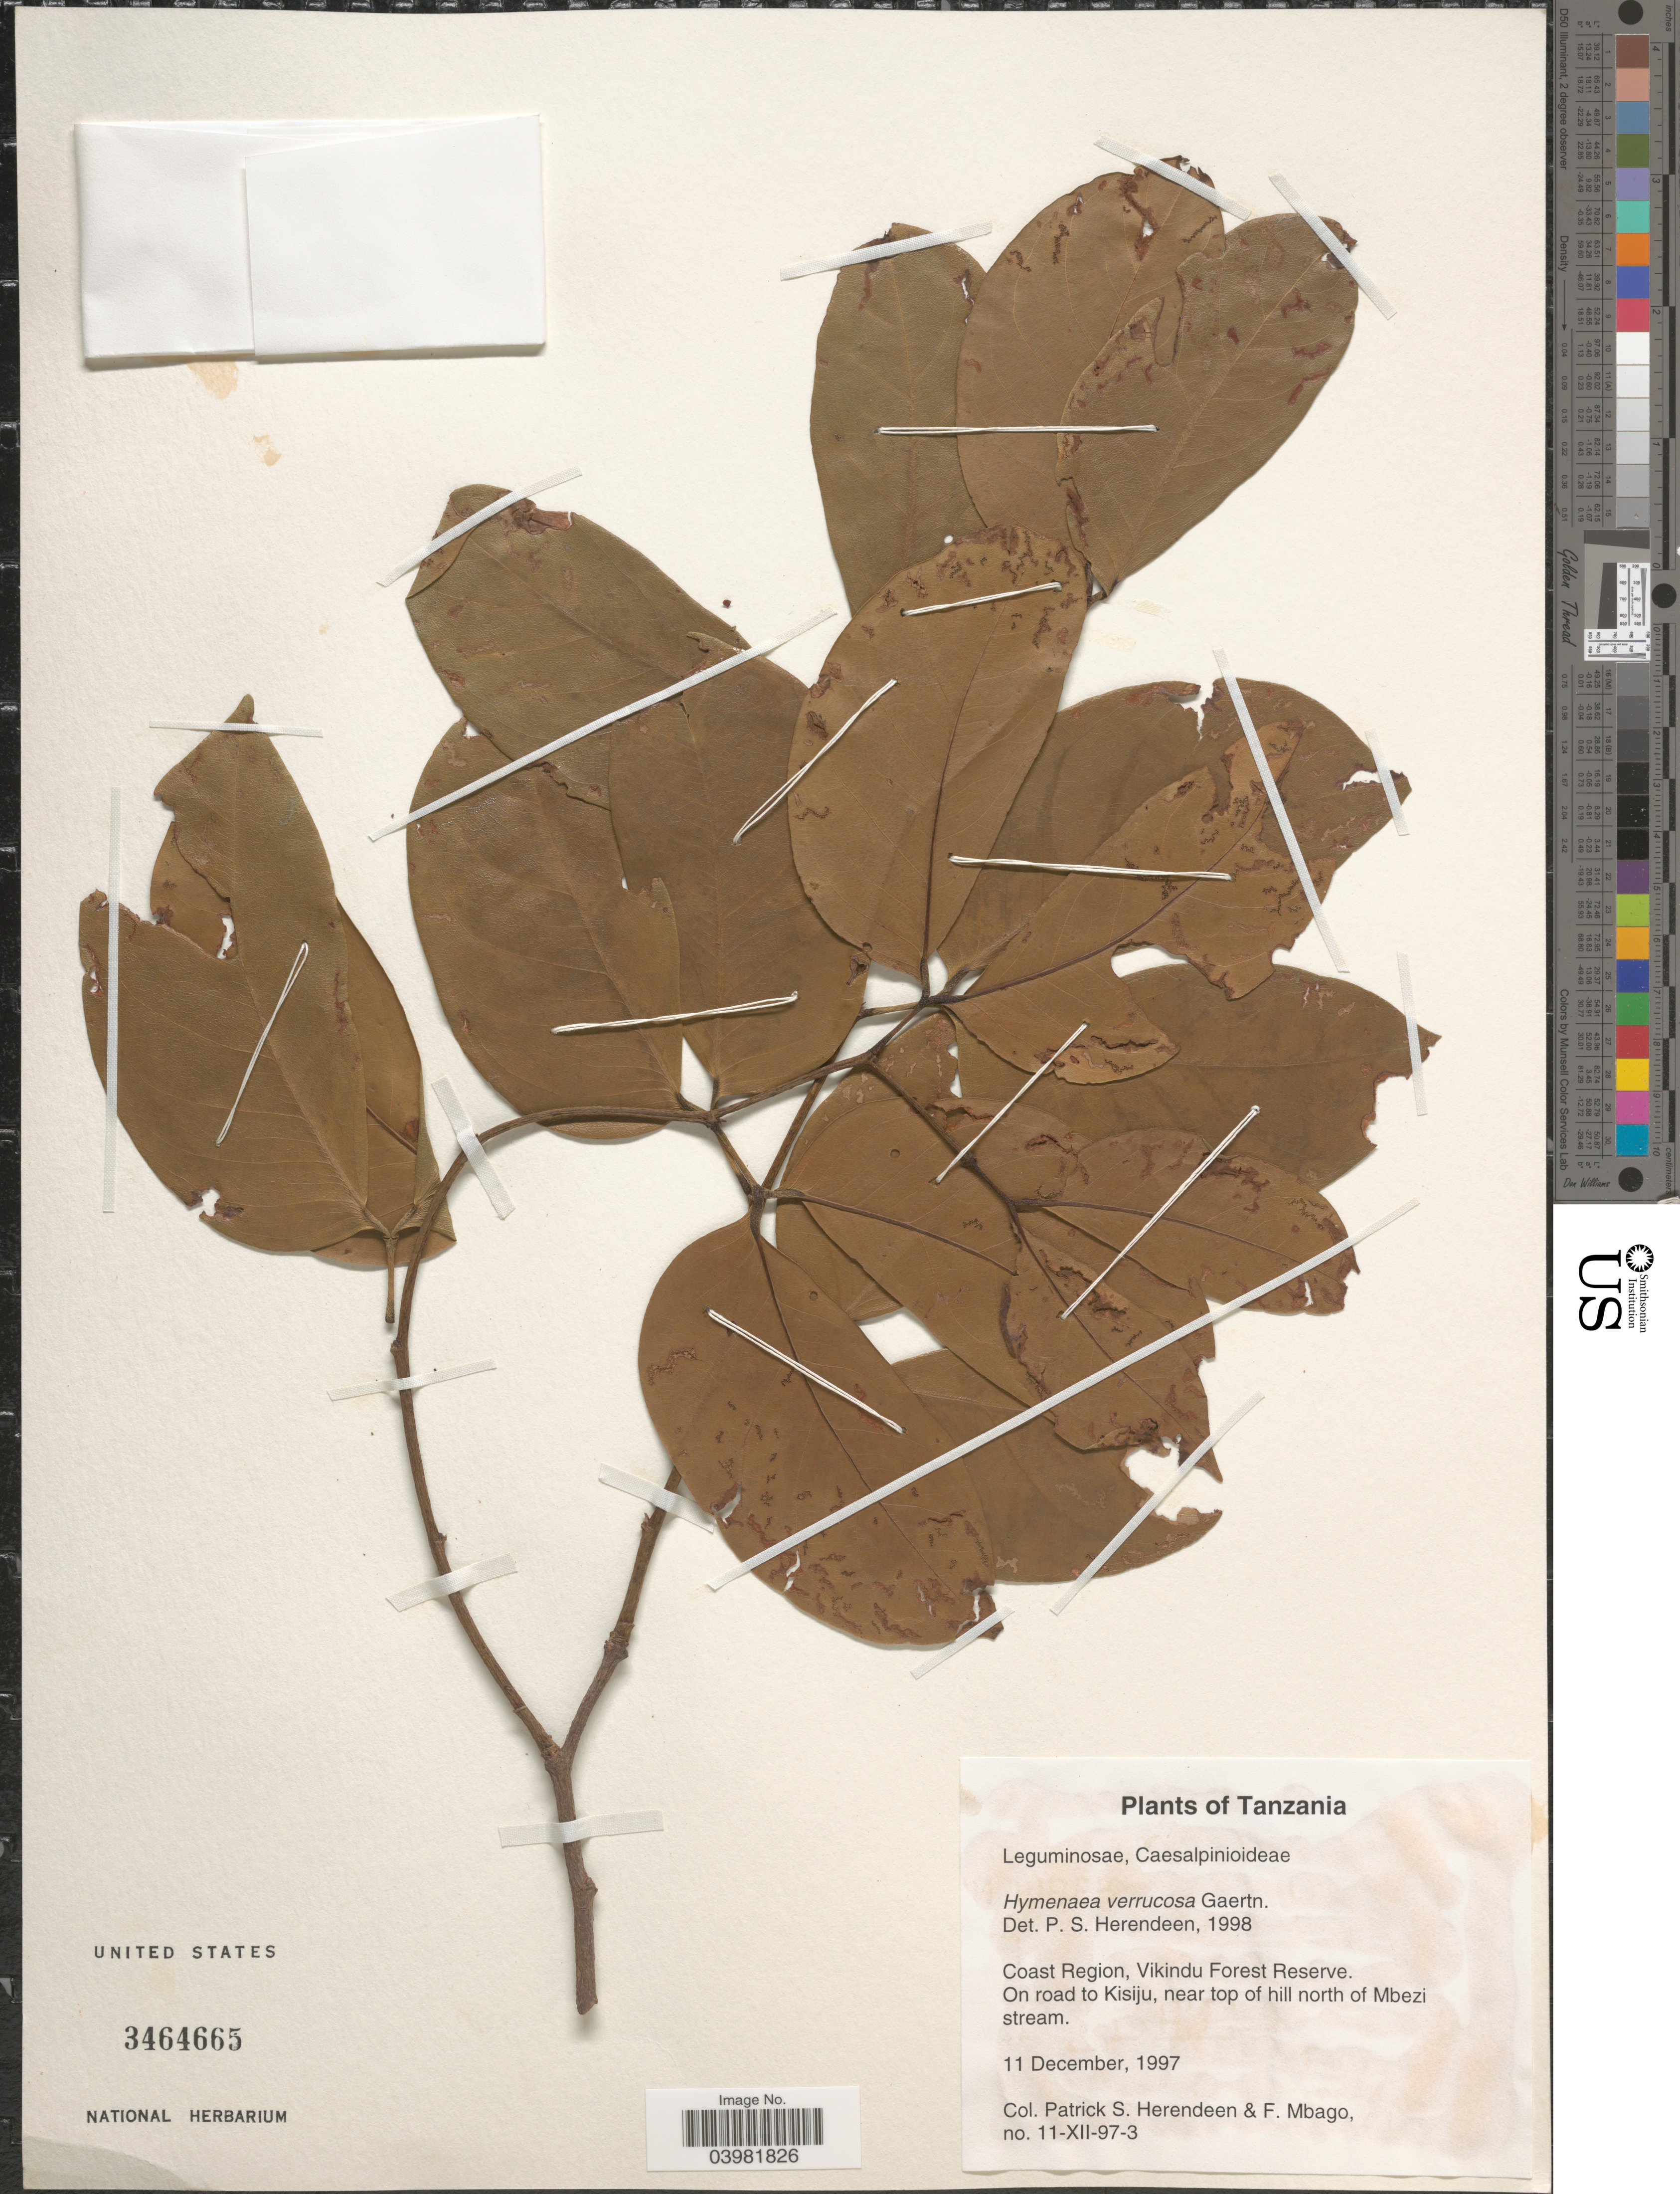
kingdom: Plantae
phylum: Tracheophyta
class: Magnoliopsida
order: Fabales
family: Fabaceae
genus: Hymenaea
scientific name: Hymenaea verrucosa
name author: Gaertn.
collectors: P. S. Herendeen & F. Mbago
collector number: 11-XII-97-3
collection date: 1997-12-11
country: Tanzania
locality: Coast Region, Vikindu Forest Reserve. On road to Kisiju, near top of hill north of Mbezi stream.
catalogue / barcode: US 3464665